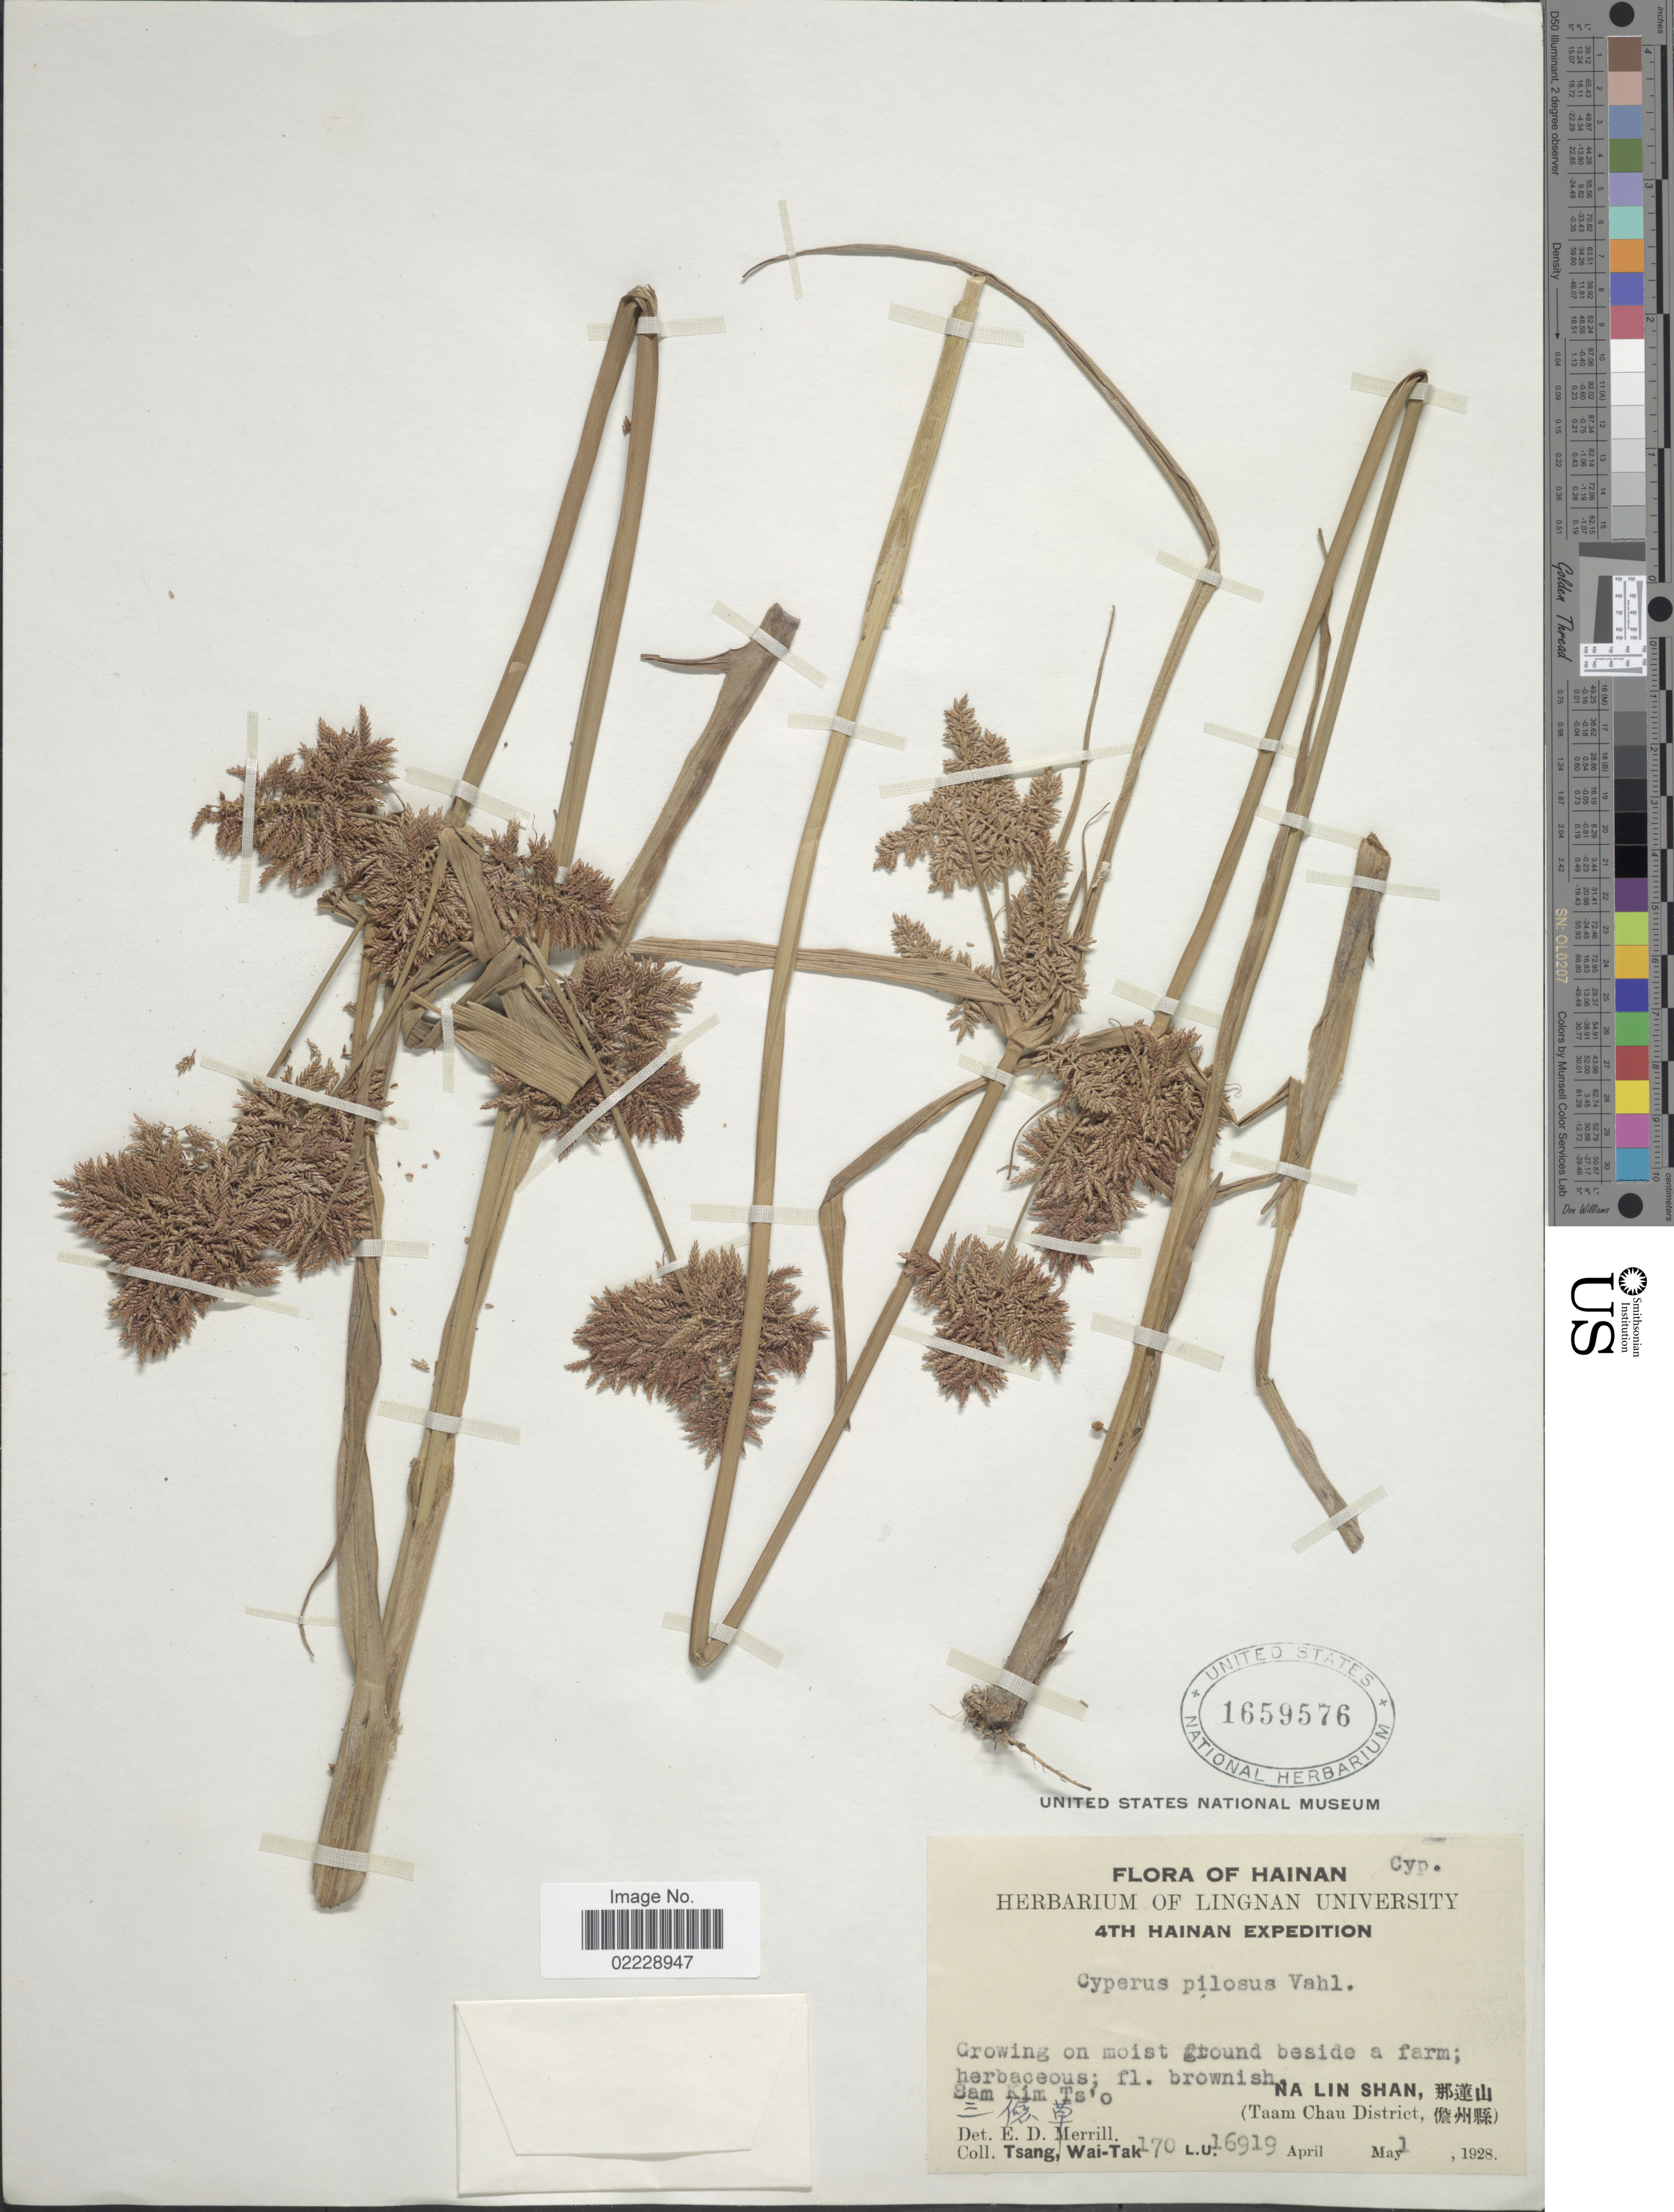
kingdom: Plantae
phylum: Tracheophyta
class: Liliopsida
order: Poales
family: Cyperaceae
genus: Cyperus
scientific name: Cyperus pilosus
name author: Vahl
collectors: W. T. Tsang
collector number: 170/L.U. 16919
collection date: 1928-05-01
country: China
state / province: Hainan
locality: Sam Kim Ts'o. Na Lin Shan. (Taam Chau District)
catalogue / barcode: US 1659576